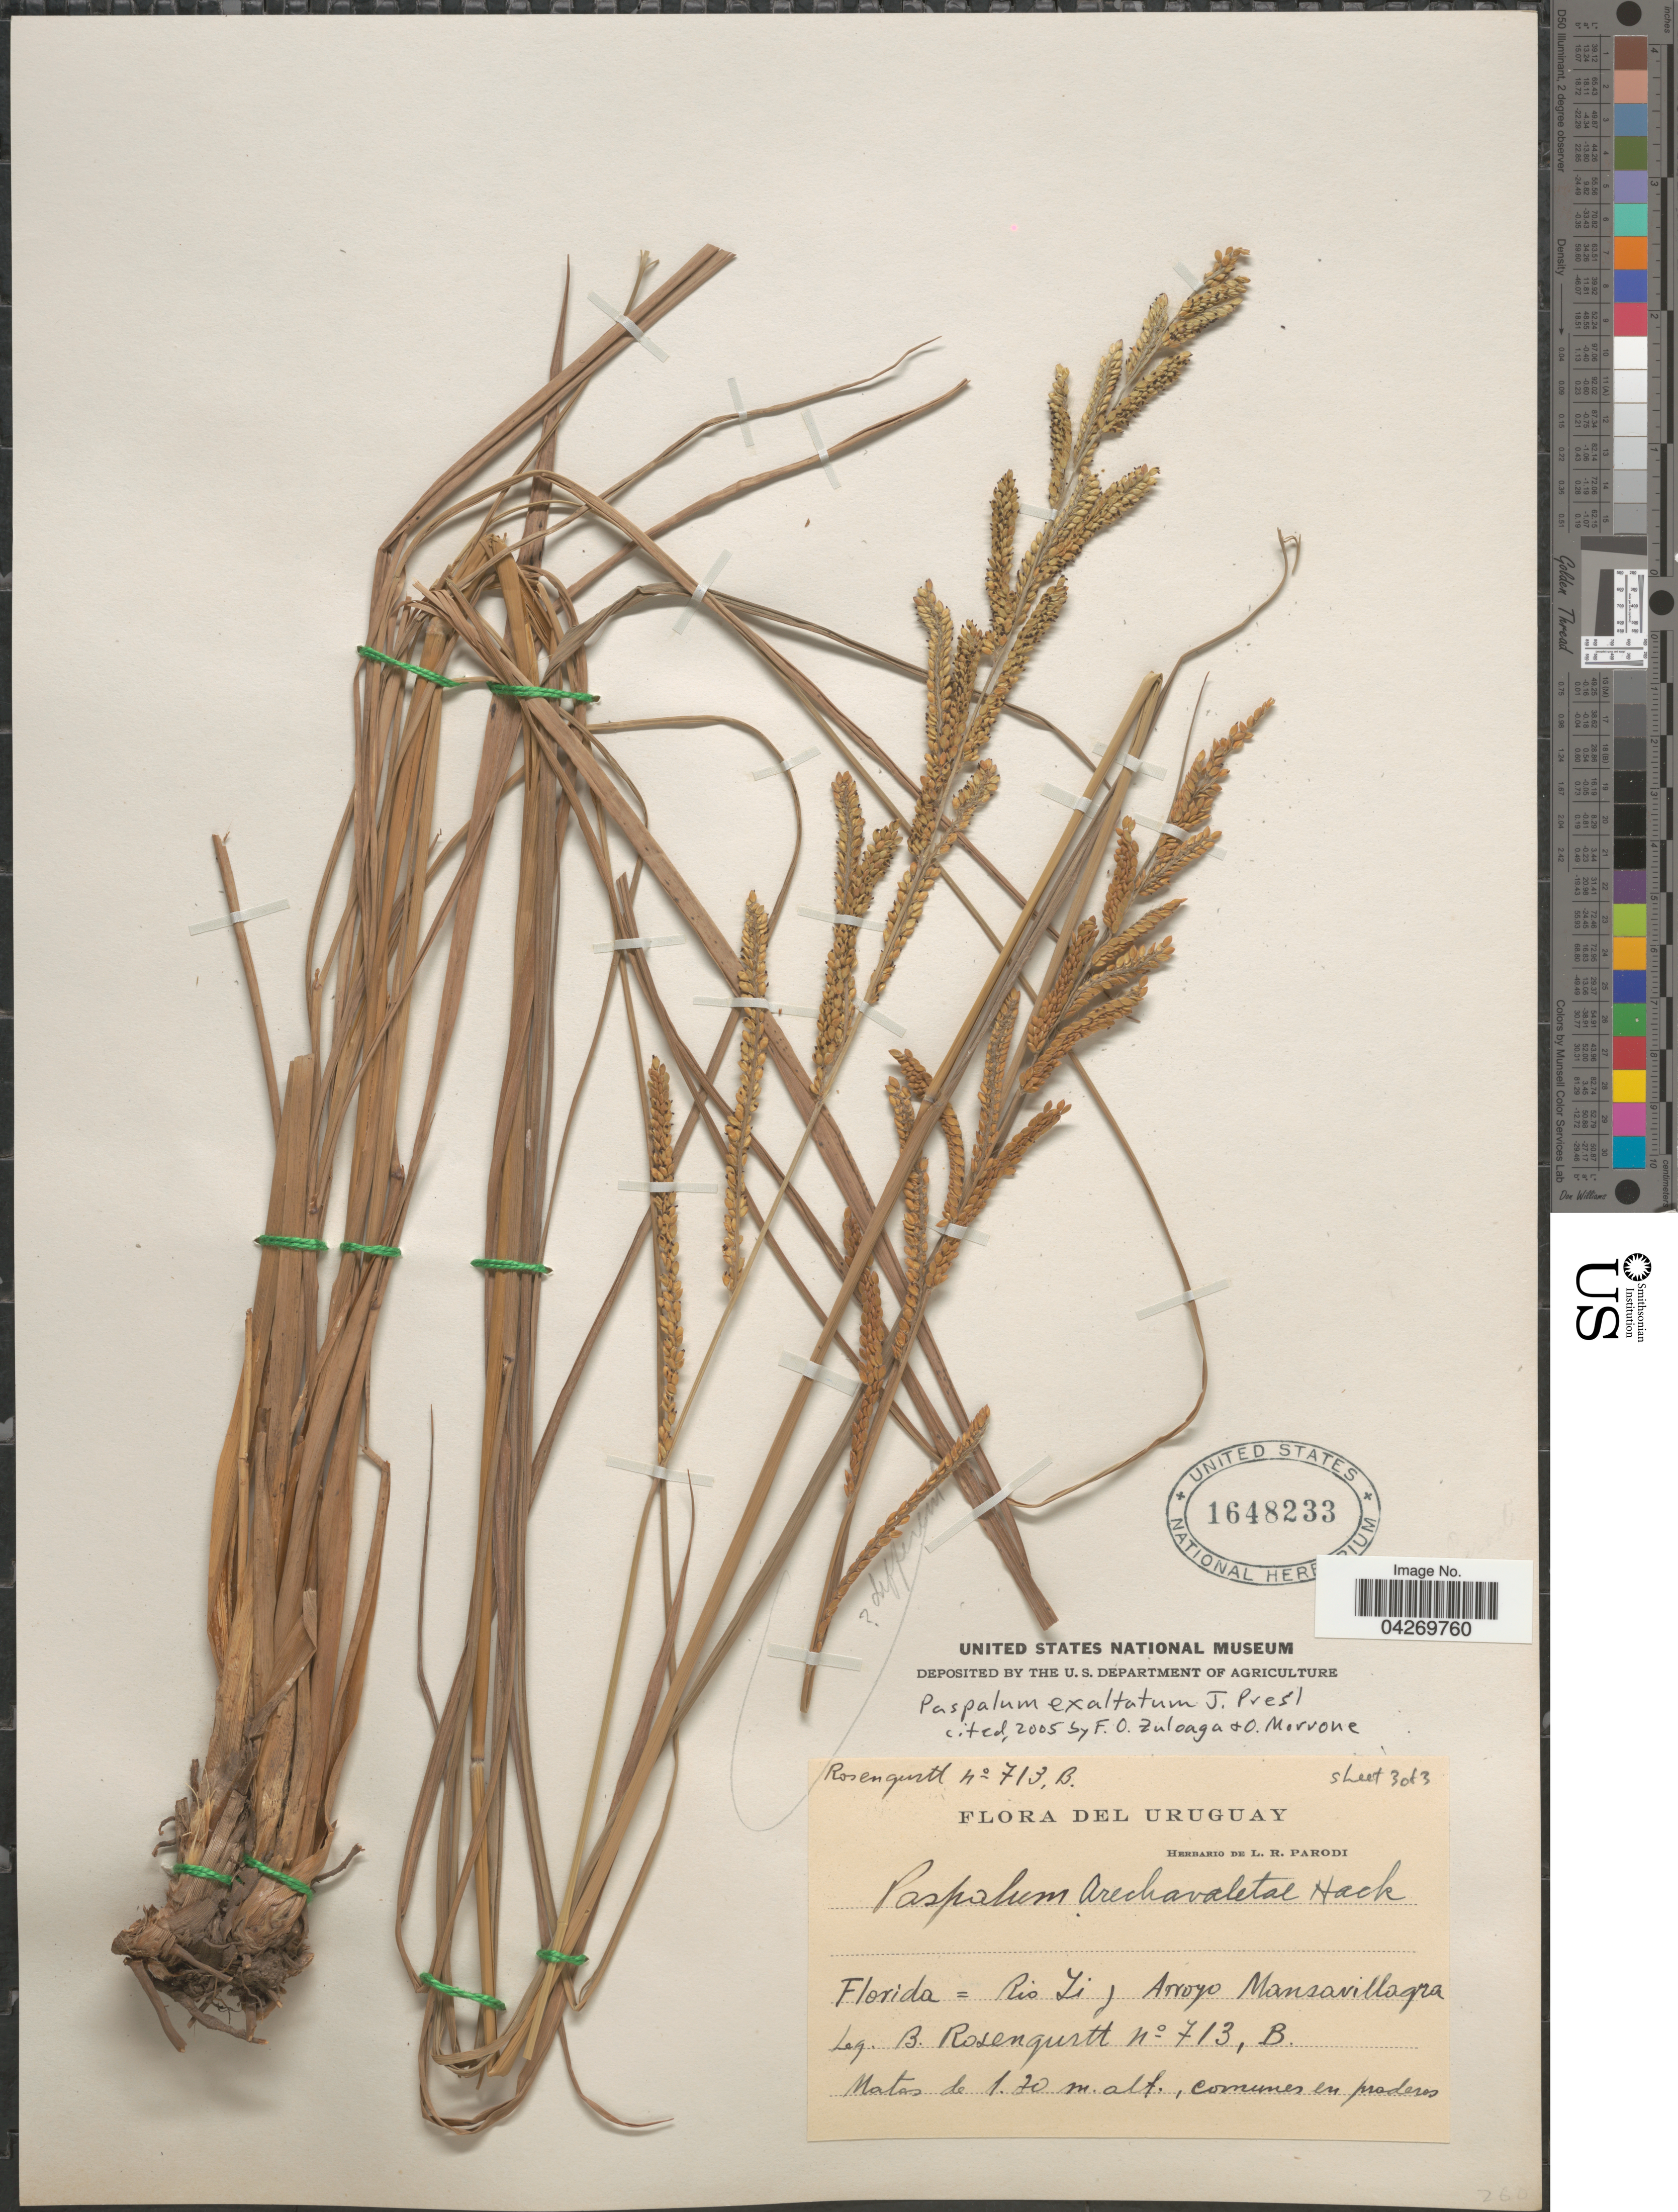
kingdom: Plantae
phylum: Tracheophyta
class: Liliopsida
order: Poales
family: Poaceae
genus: Paspalum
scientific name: Paspalum exaltatum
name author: J. Presl in C. Presl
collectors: B. Rosengurtt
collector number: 713B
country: Uruguay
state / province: Florida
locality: Río Yi y Arroyo Mansavillagra.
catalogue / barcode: US 1648233